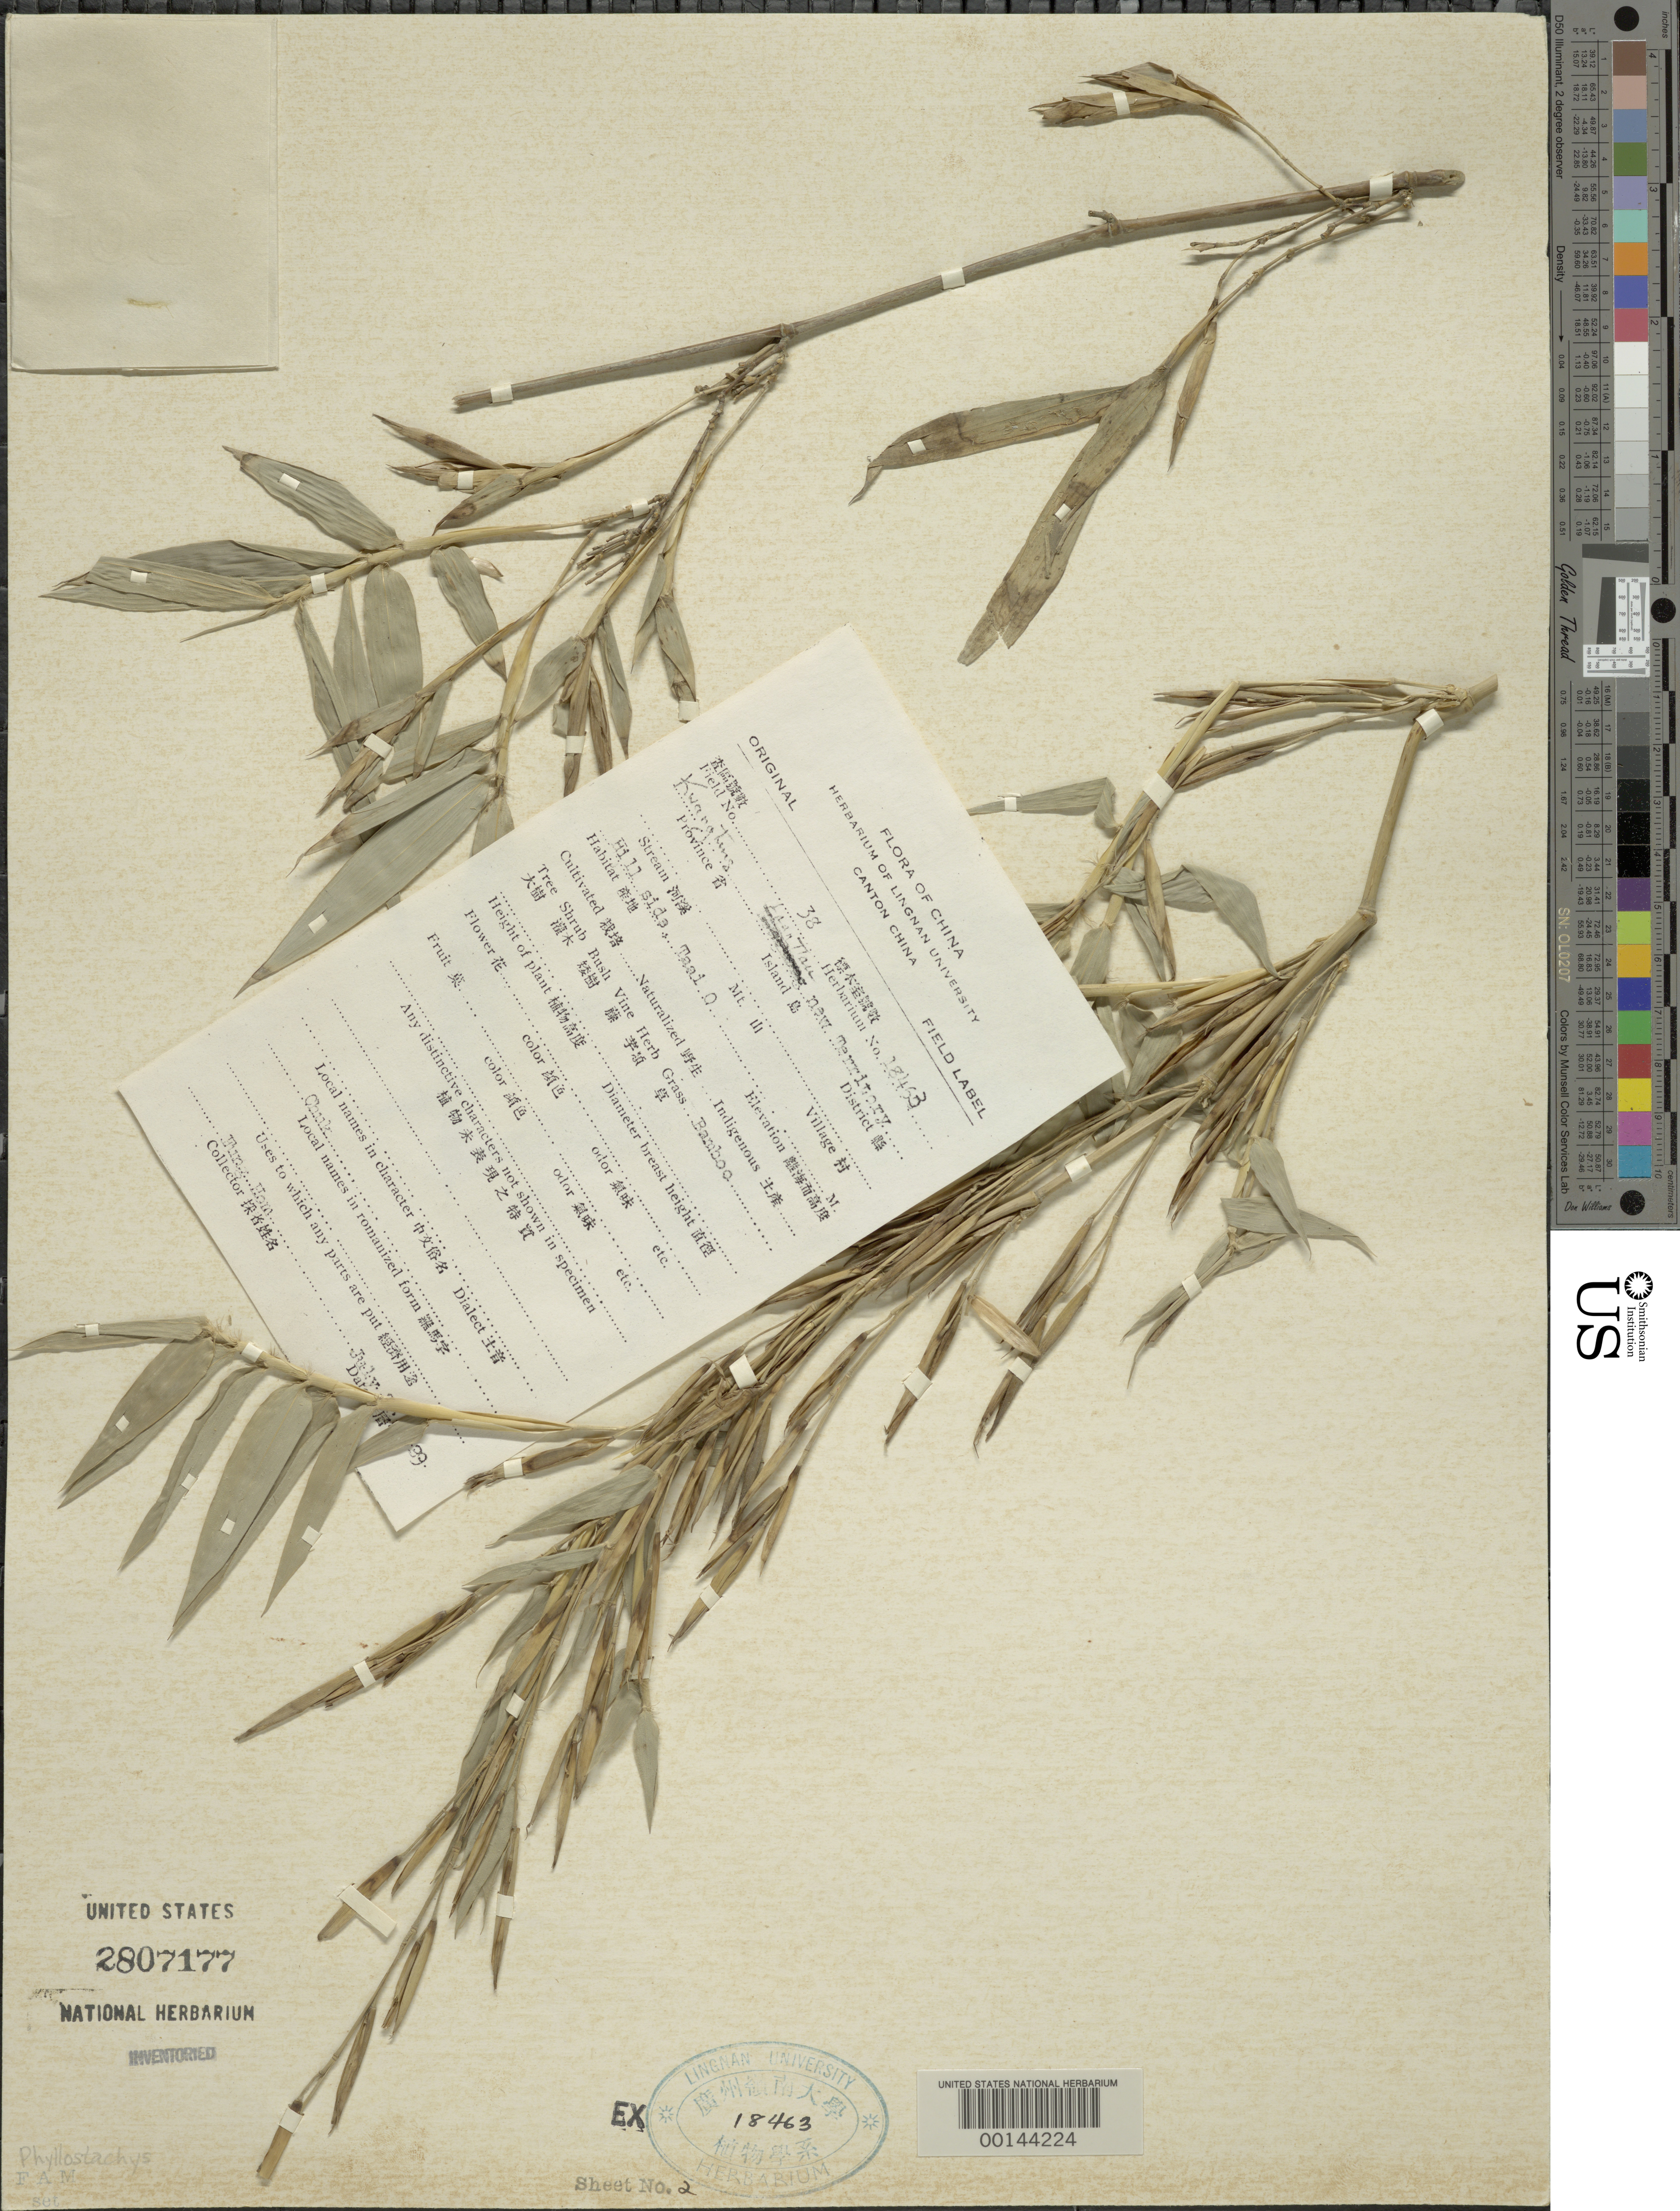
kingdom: Plantae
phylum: Tracheophyta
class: Liliopsida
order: Poales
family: Poaceae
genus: Phyllostachys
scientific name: Phyllostachys sp.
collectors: H. L. Fung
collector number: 38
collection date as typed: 26 Jul 1929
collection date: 1929-07-26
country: China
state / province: Guangdong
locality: L'aan tau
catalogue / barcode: US 2807177